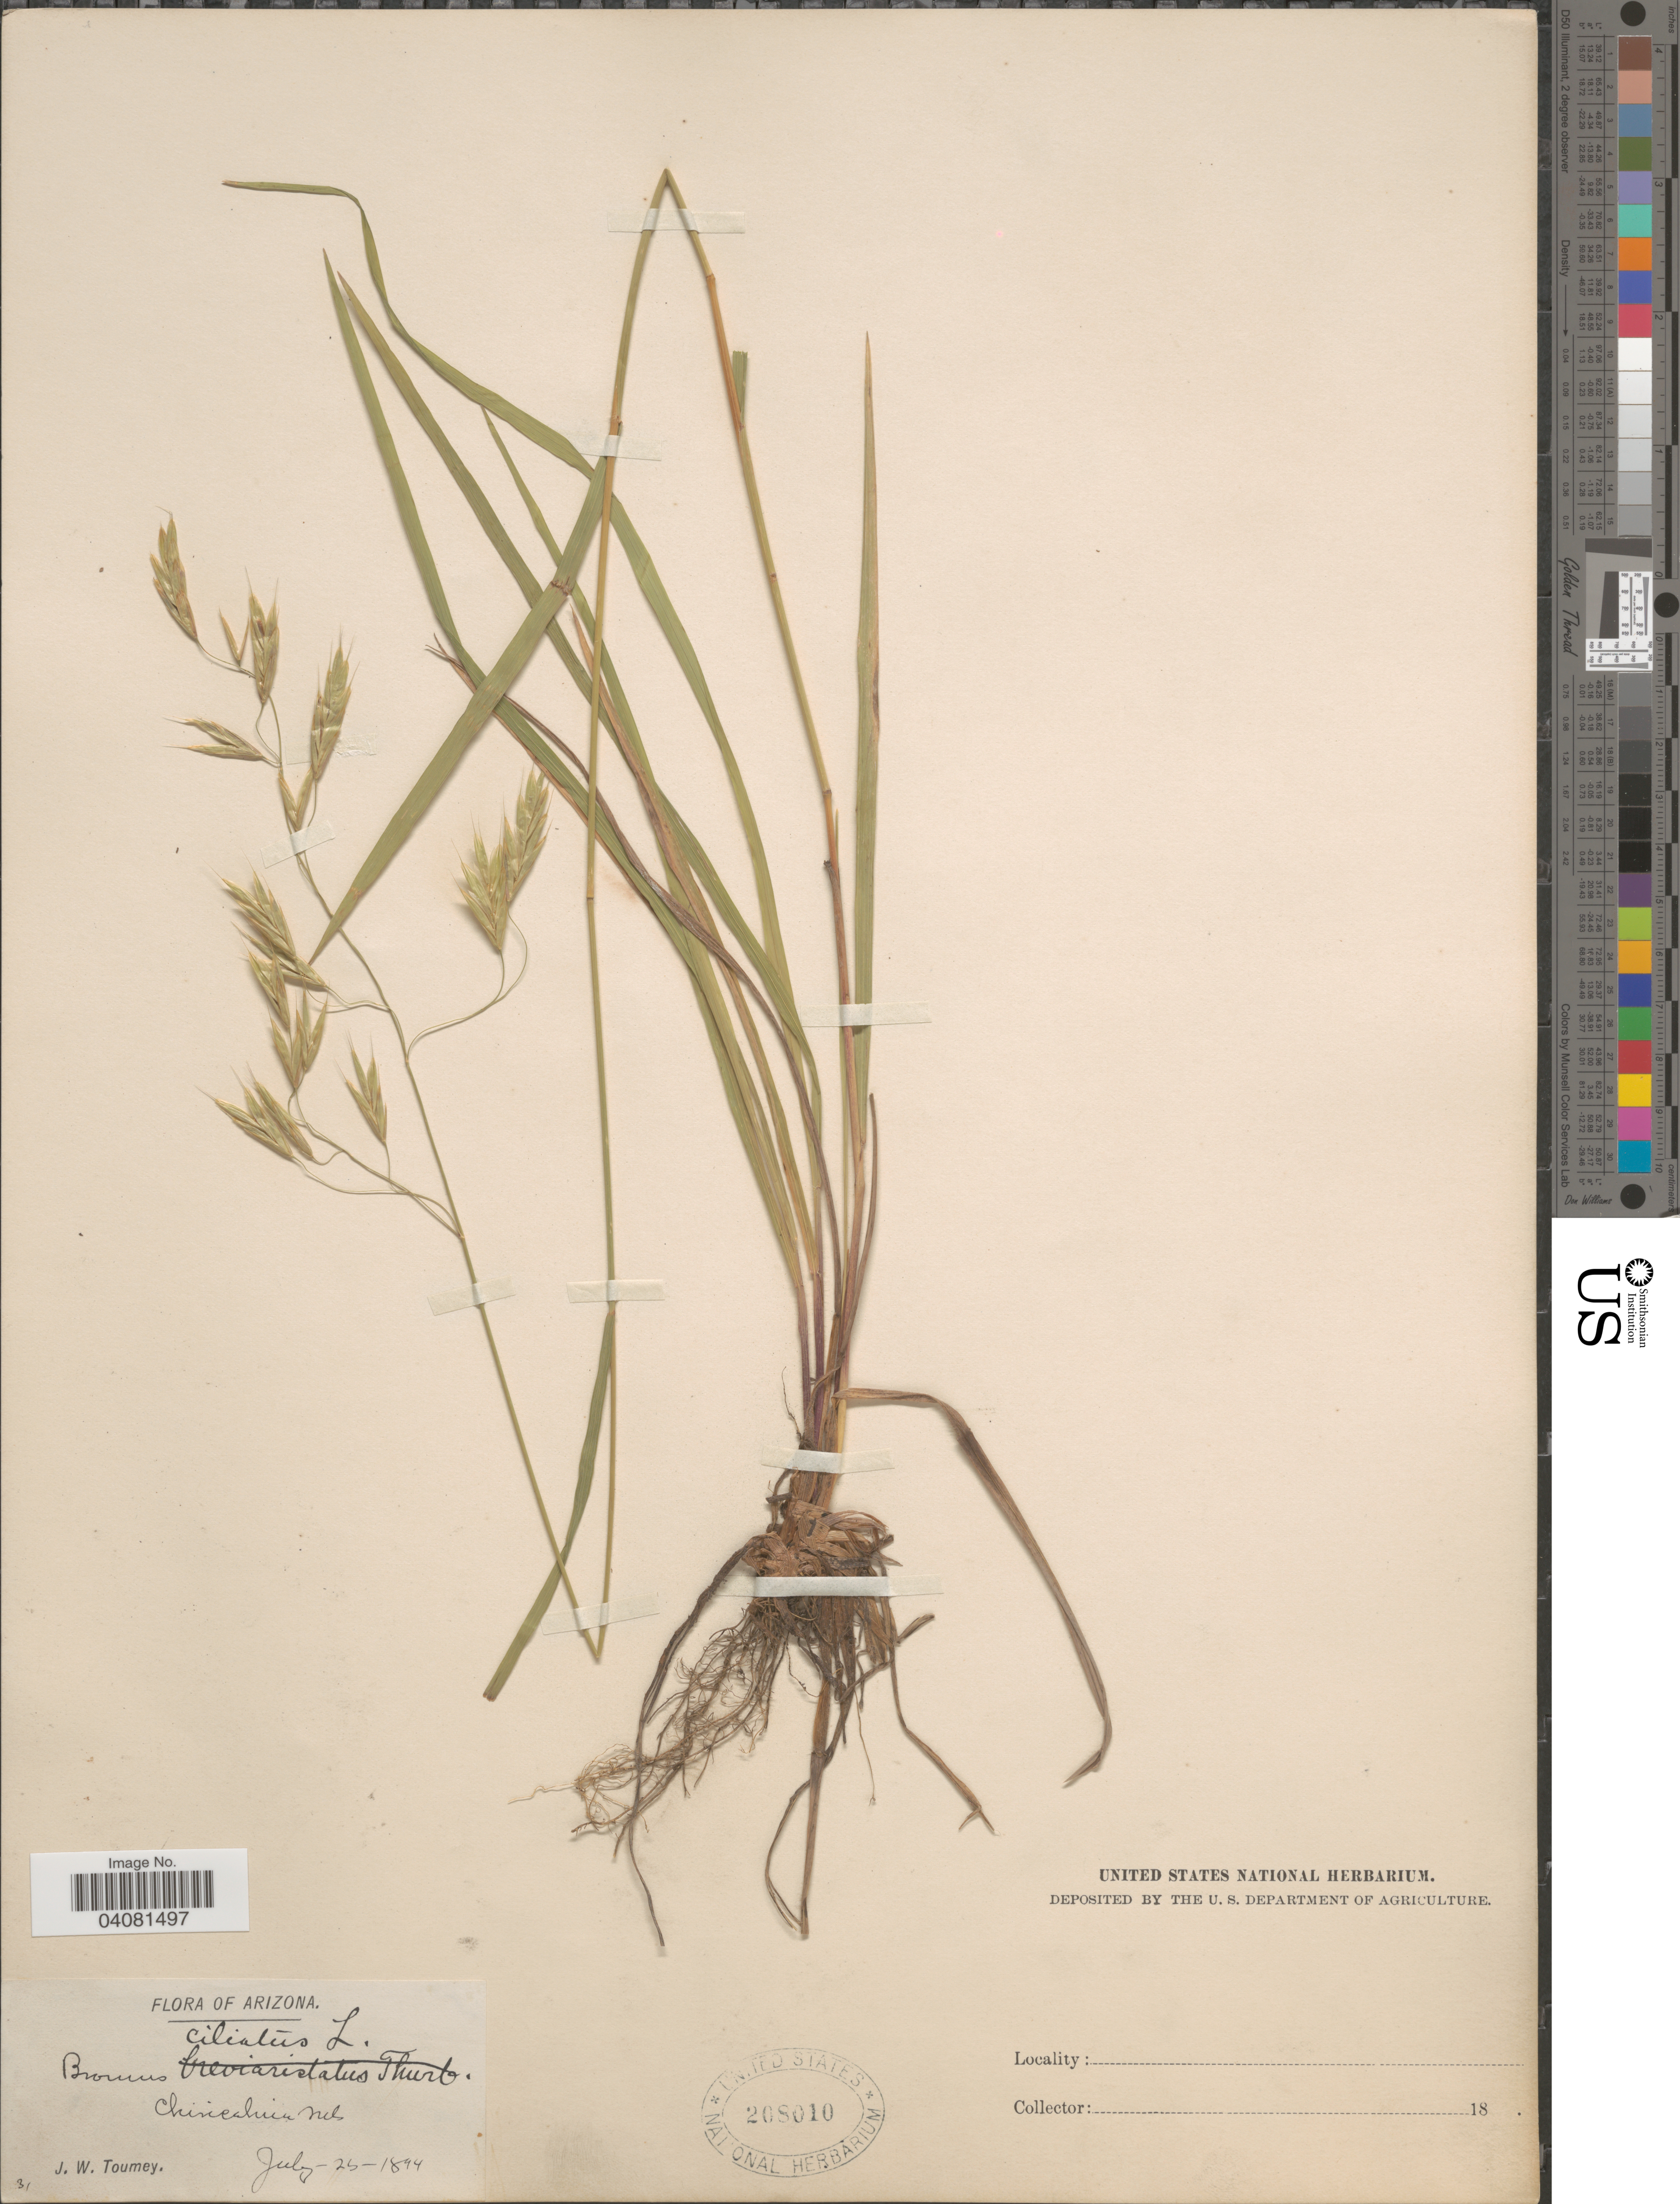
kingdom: Plantae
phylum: Tracheophyta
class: Liliopsida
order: Poales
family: Poaceae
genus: Bromus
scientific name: Bromus ciliatus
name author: L.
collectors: J. W. Toumey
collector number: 31?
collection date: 1894-07-25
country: United States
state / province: Arizona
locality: Chiricahua Mts.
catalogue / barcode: US 208010